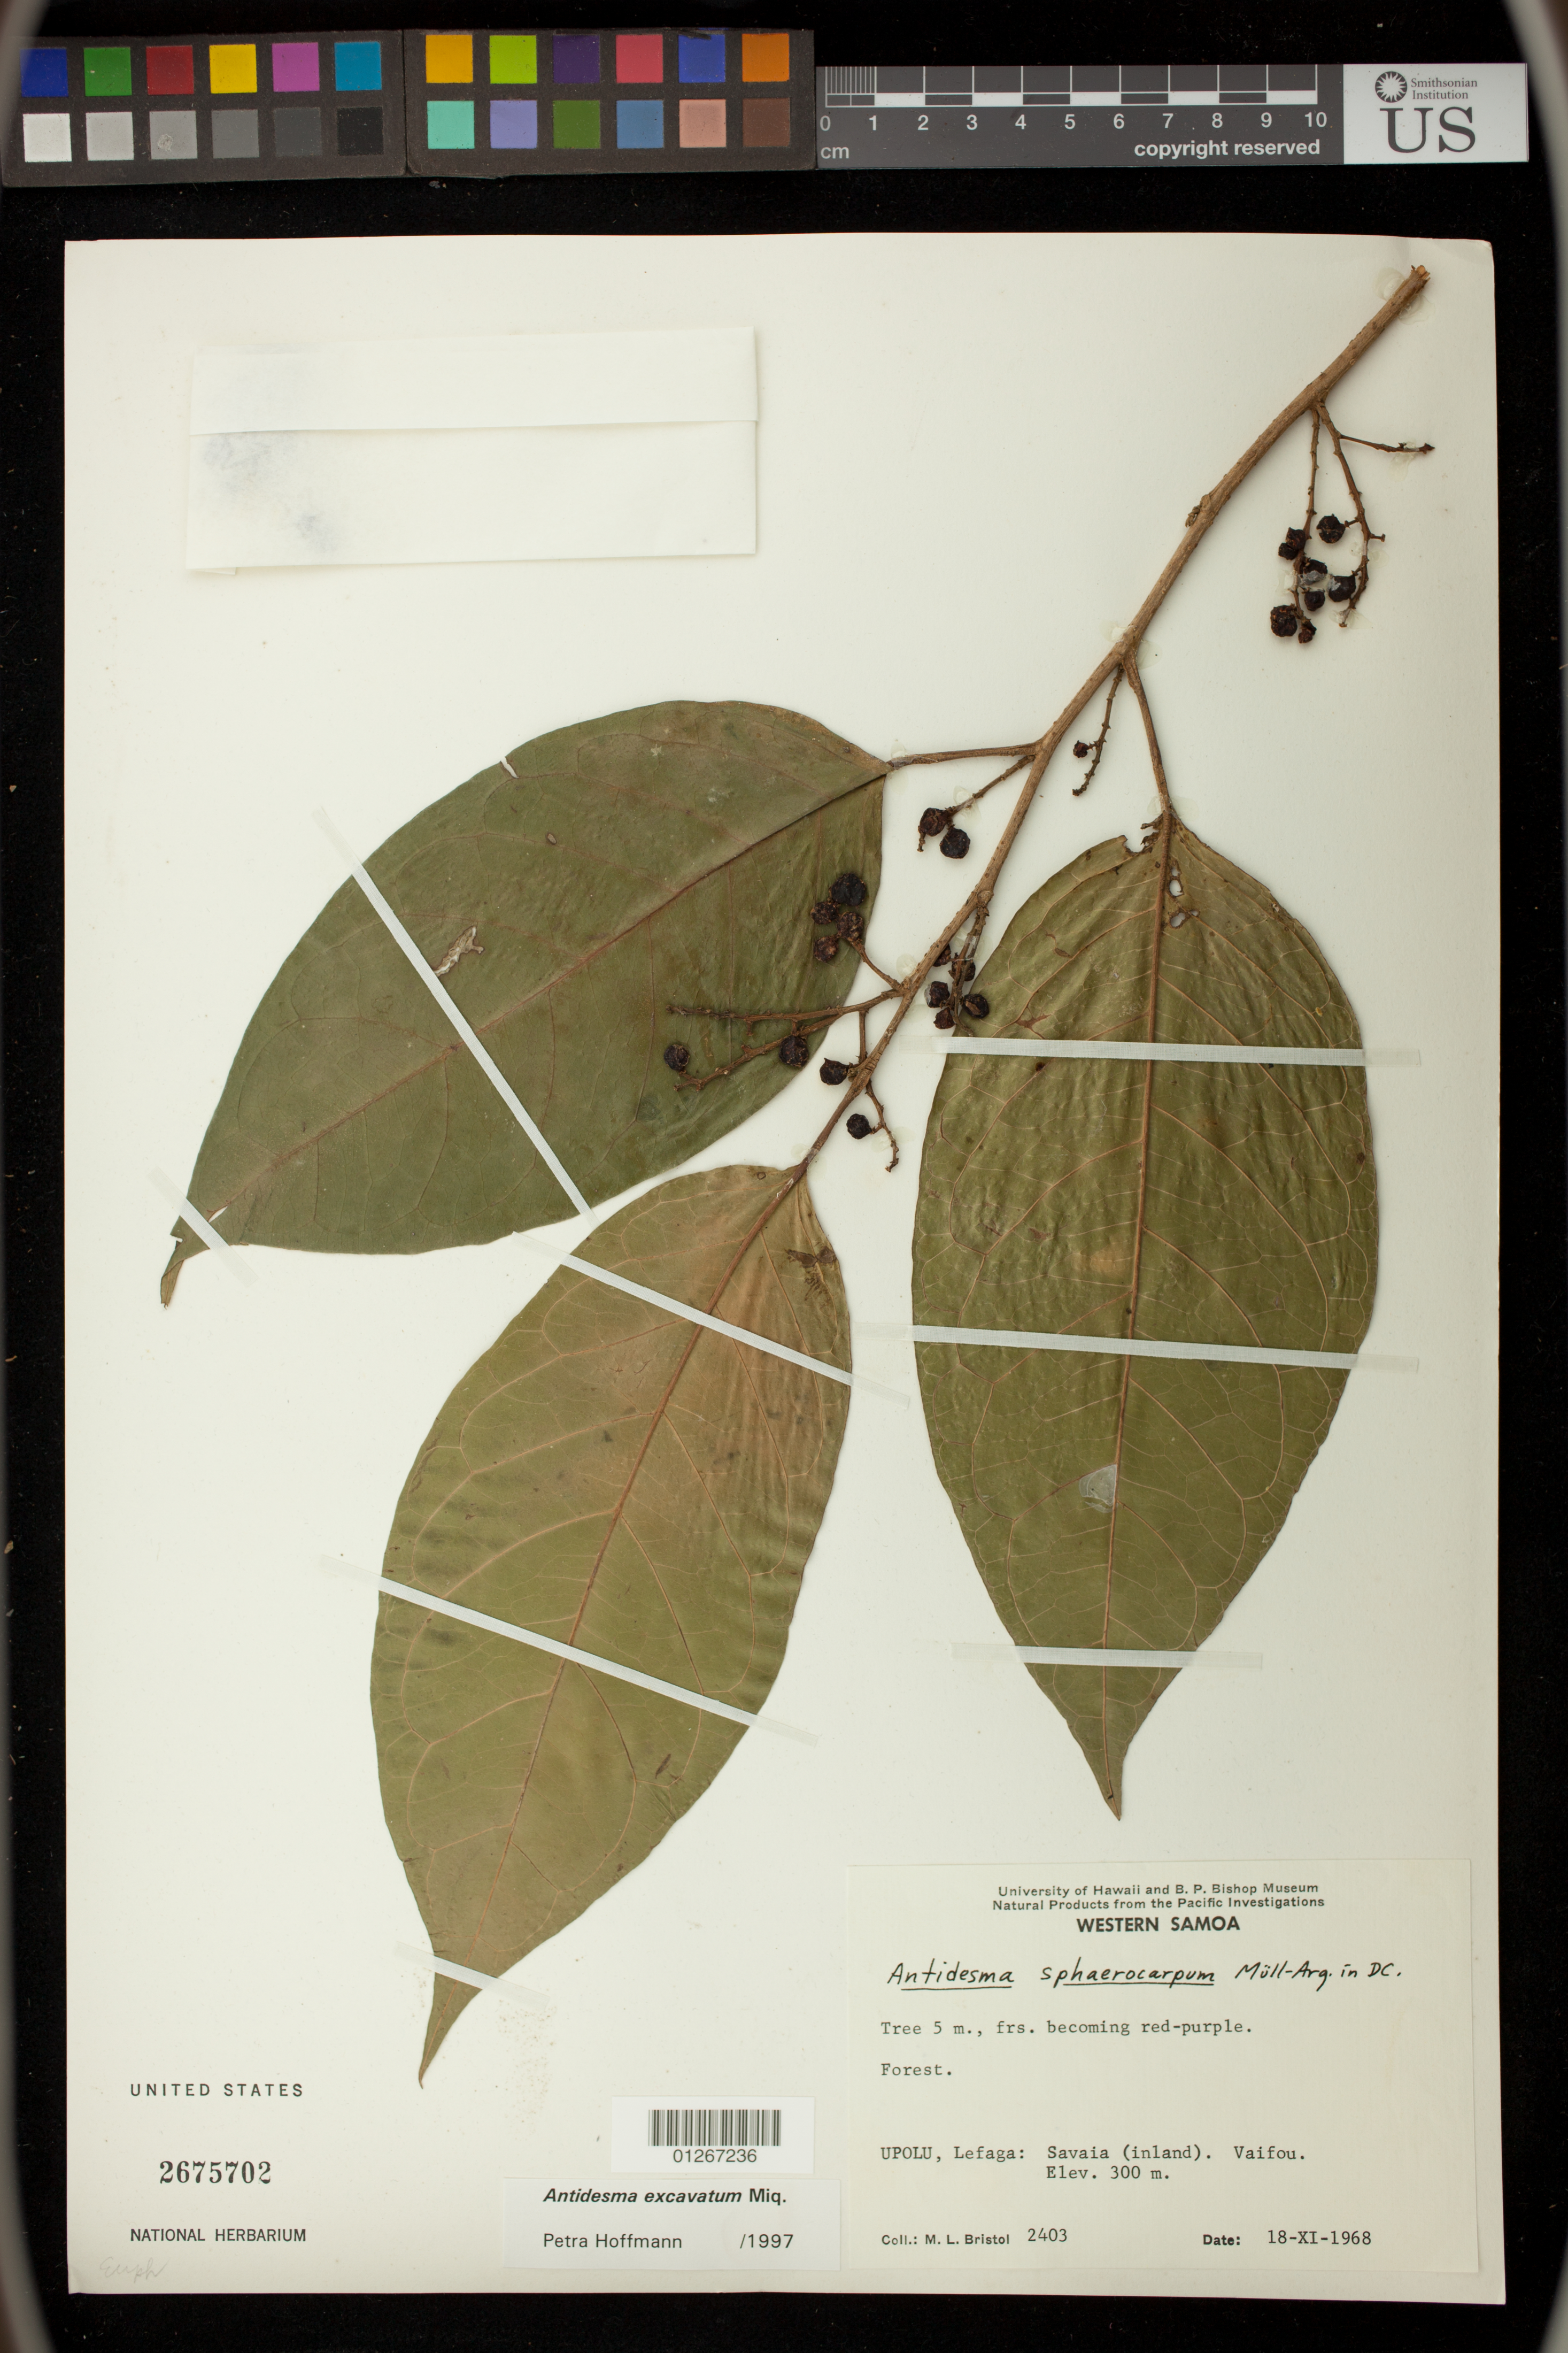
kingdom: Plantae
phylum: Tracheophyta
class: Magnoliopsida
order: Malpighiales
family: Phyllanthaceae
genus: Antidesma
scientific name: Antidesma excavatum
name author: Miq.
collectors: M. L. Bristol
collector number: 2403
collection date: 1968-11-18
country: Samoa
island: Savai'i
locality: Savaia (inland), Western Somoa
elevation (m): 300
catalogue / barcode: US 2675702